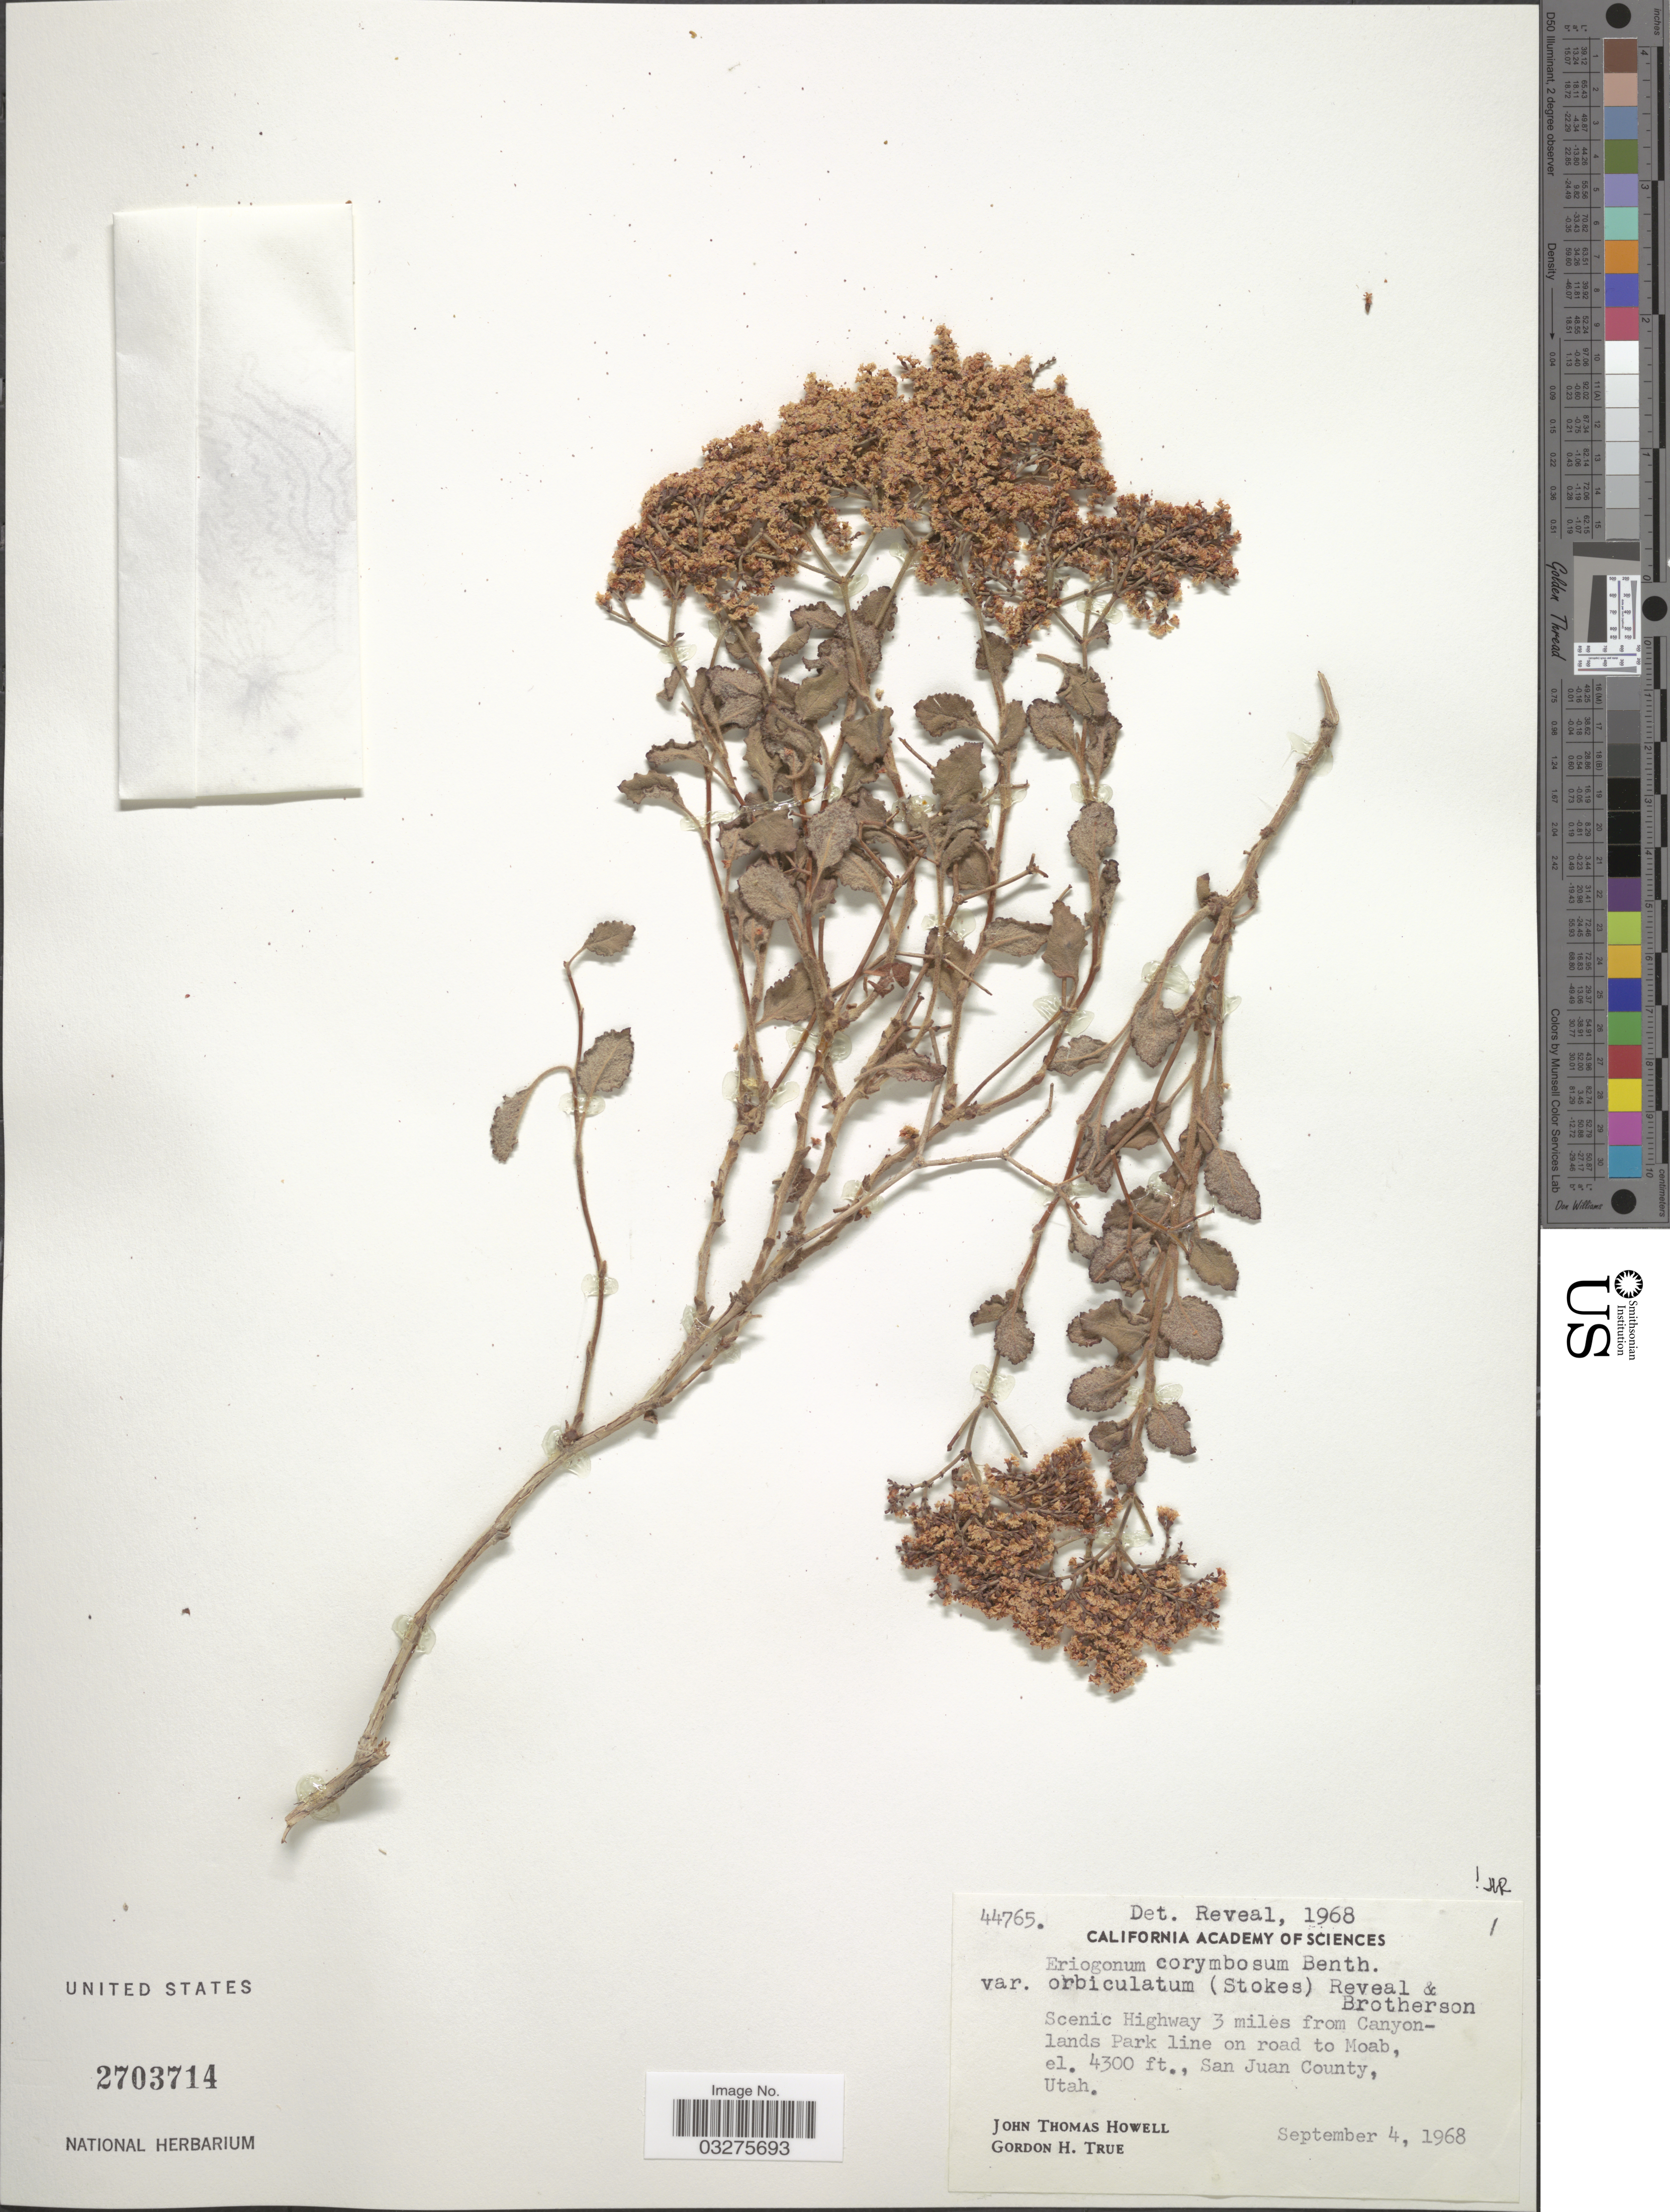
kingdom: Plantae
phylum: Tracheophyta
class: Magnoliopsida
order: Caryophyllales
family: Polygonaceae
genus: Eriogonum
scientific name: Eriogonum corymbosum var. orbiculatum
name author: (S. Stokes) Reveal & Brotherson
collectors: J. T. Howell & G. H. True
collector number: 44765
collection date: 1968-09-04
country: United States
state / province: Utah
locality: Scenic Highway 3 miles from Canyonlands Park line on road to Moab., San Juan County.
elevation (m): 1311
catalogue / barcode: US 2703714